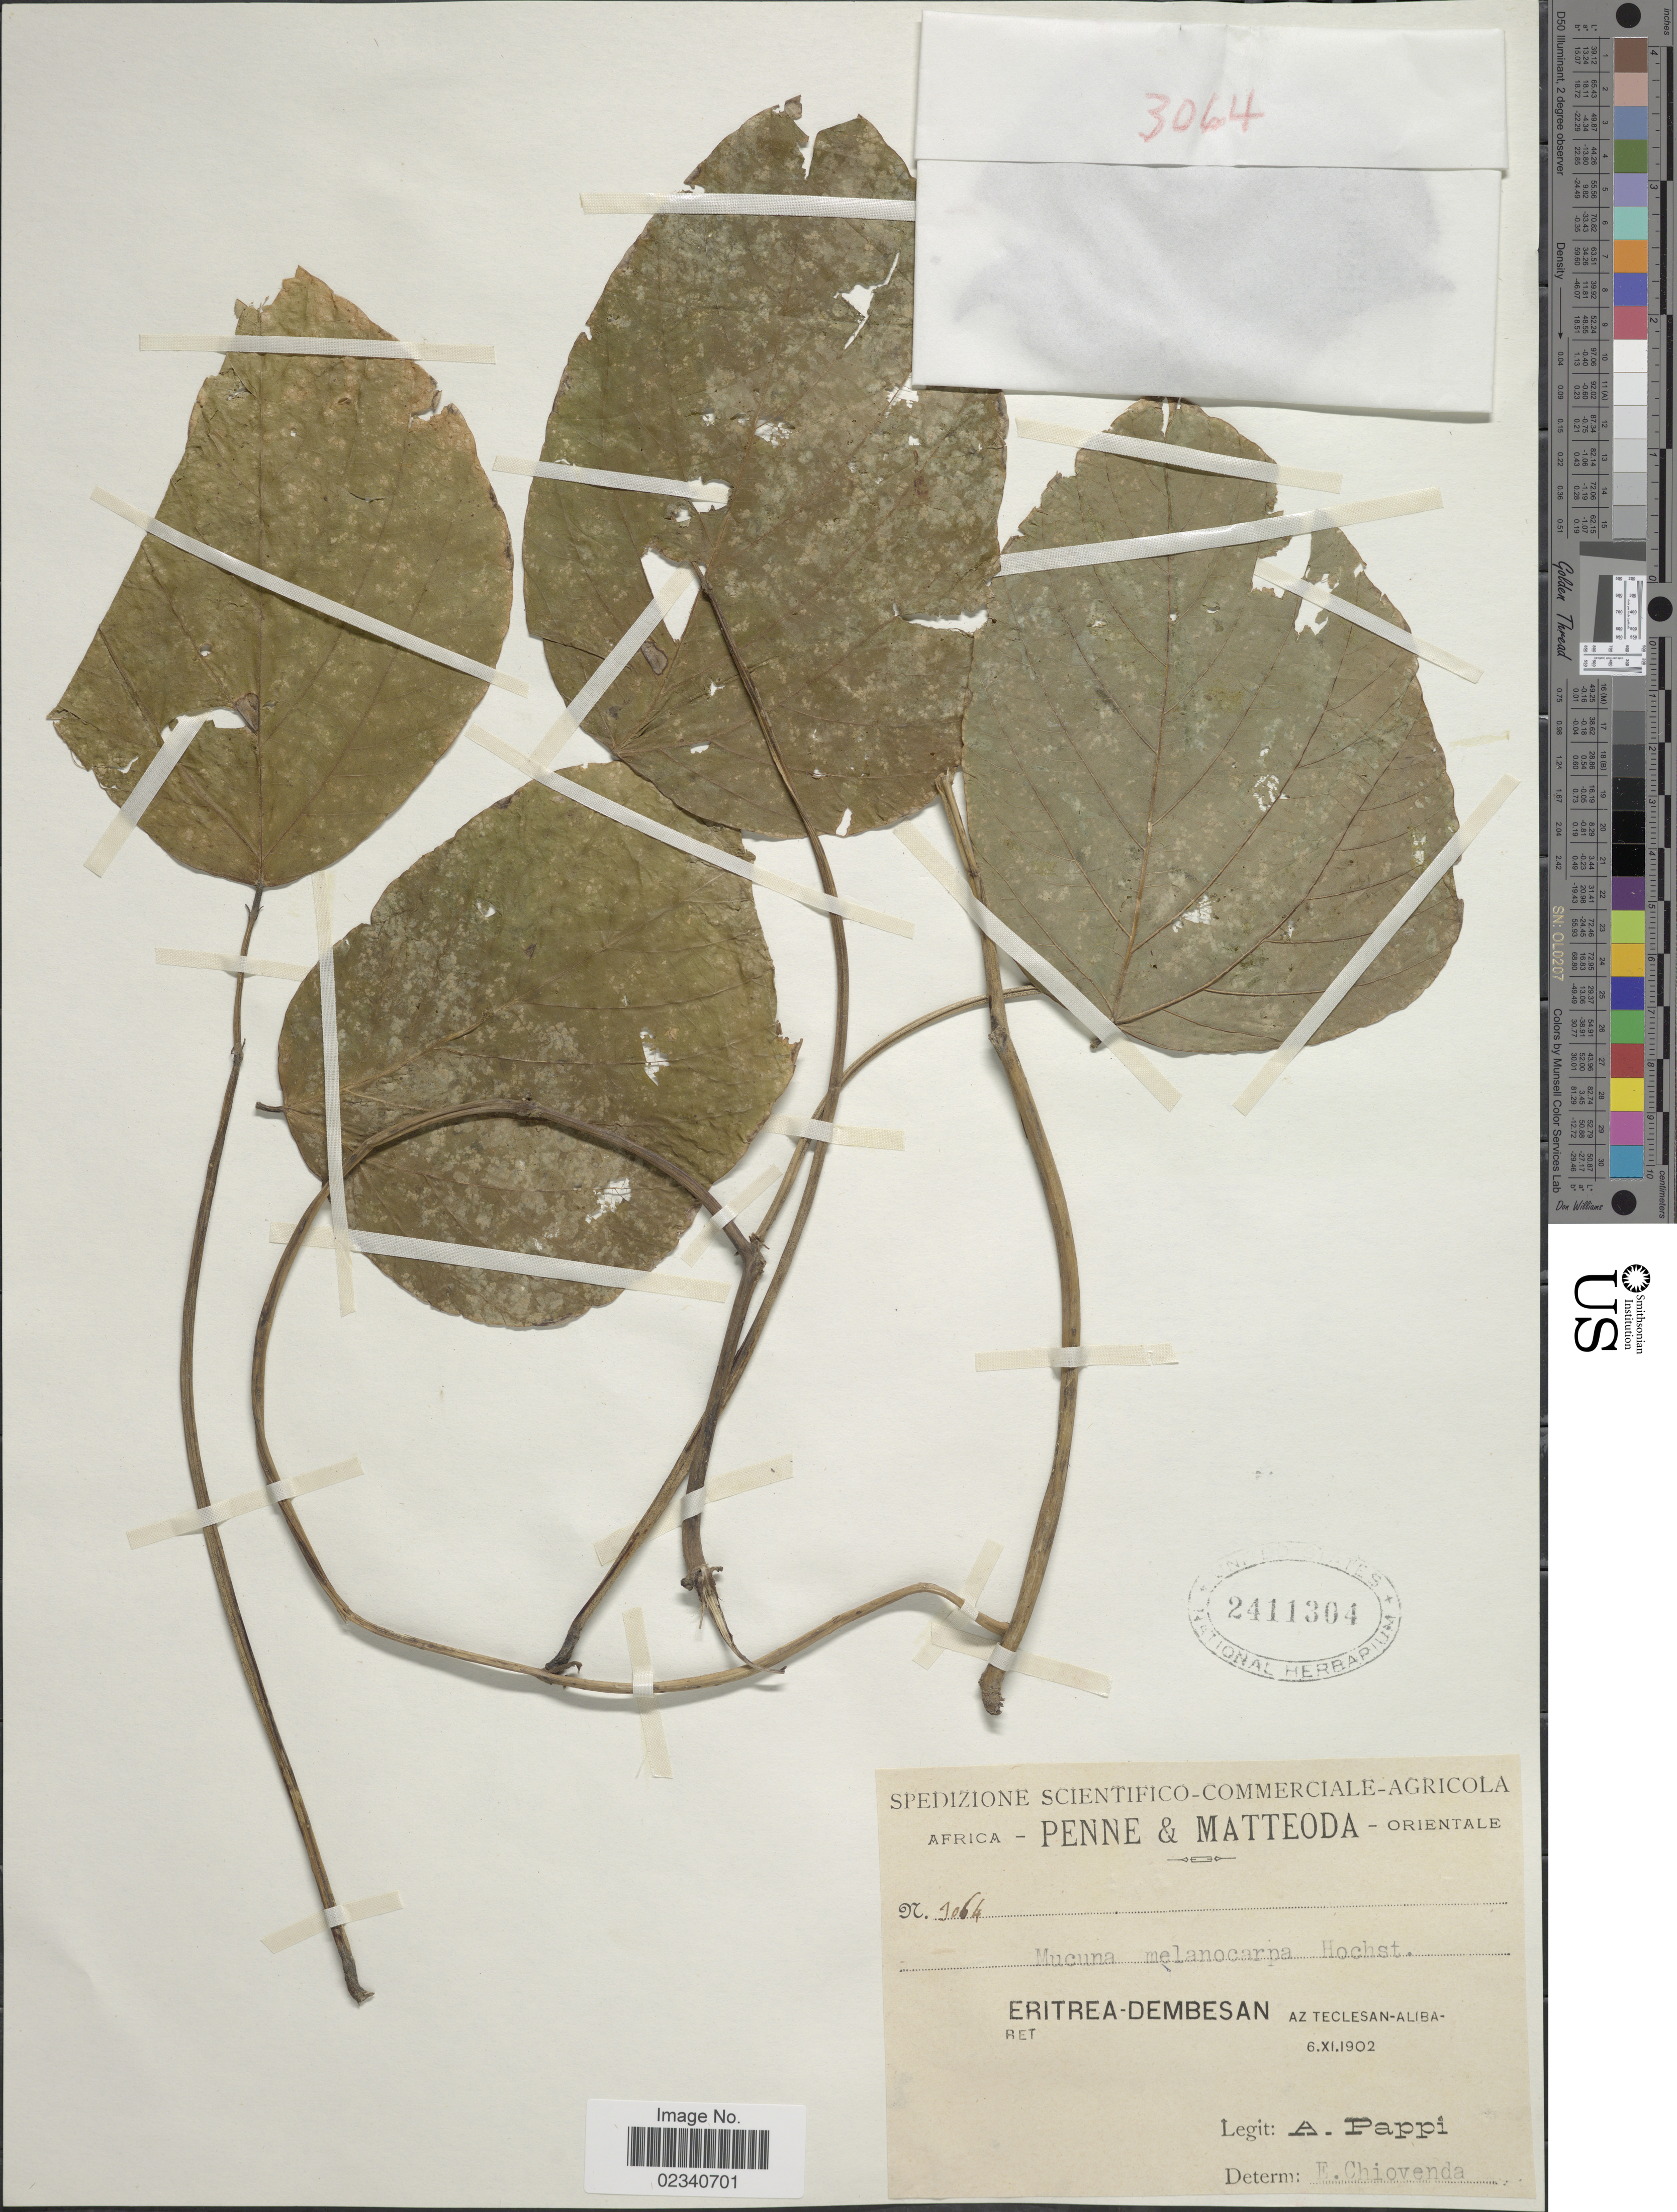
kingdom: Plantae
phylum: Tracheophyta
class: Magnoliopsida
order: Fabales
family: Fabaceae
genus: Mucuna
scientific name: Mucuna melanocarpa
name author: Hochst. ex A. Rich.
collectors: A. Pappi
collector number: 3064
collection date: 1902-11-06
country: Eritrea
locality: Eritea-Dembesan Az Teclesan-Aliba. Africa - Penne & Matteoda - Orientale.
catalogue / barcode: US 2411304